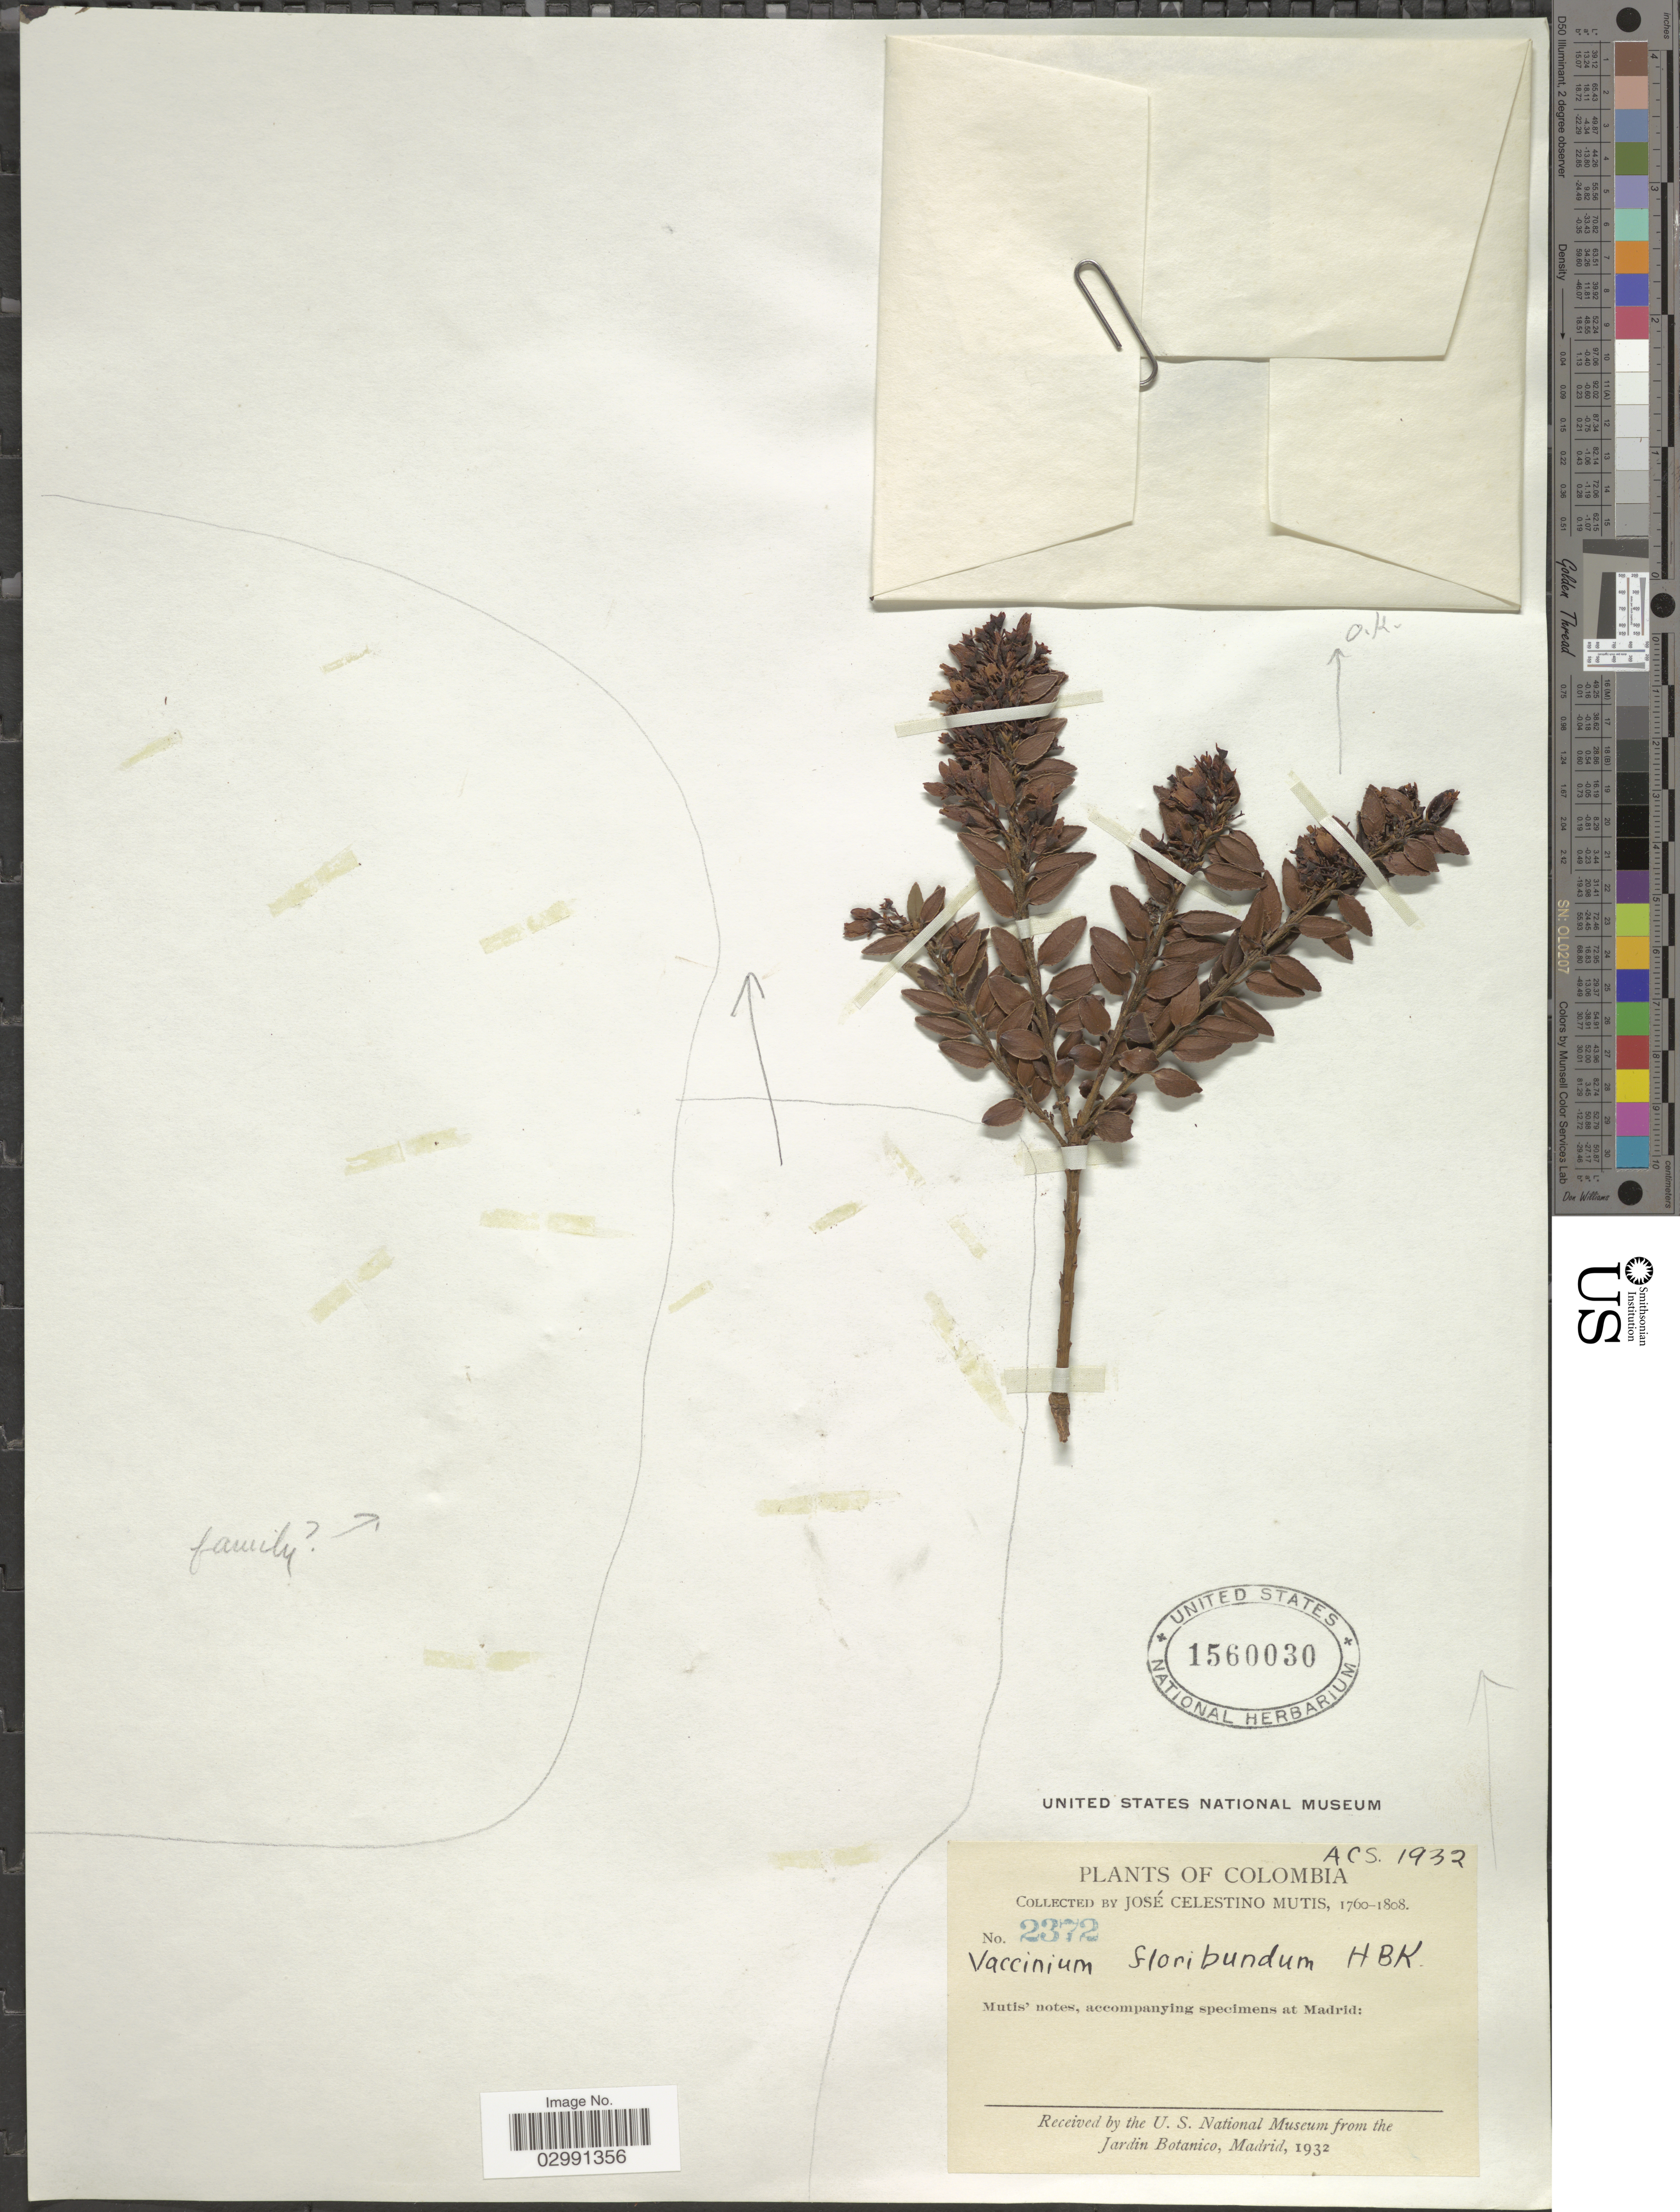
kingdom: Plantae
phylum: Tracheophyta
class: Magnoliopsida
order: Ericales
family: Ericaceae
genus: Vaccinium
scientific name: Vaccinium floribundum var. floribundum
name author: Kunth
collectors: J. C. B. Mutis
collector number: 2372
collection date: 1760/1808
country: Colombia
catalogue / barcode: US 1560030